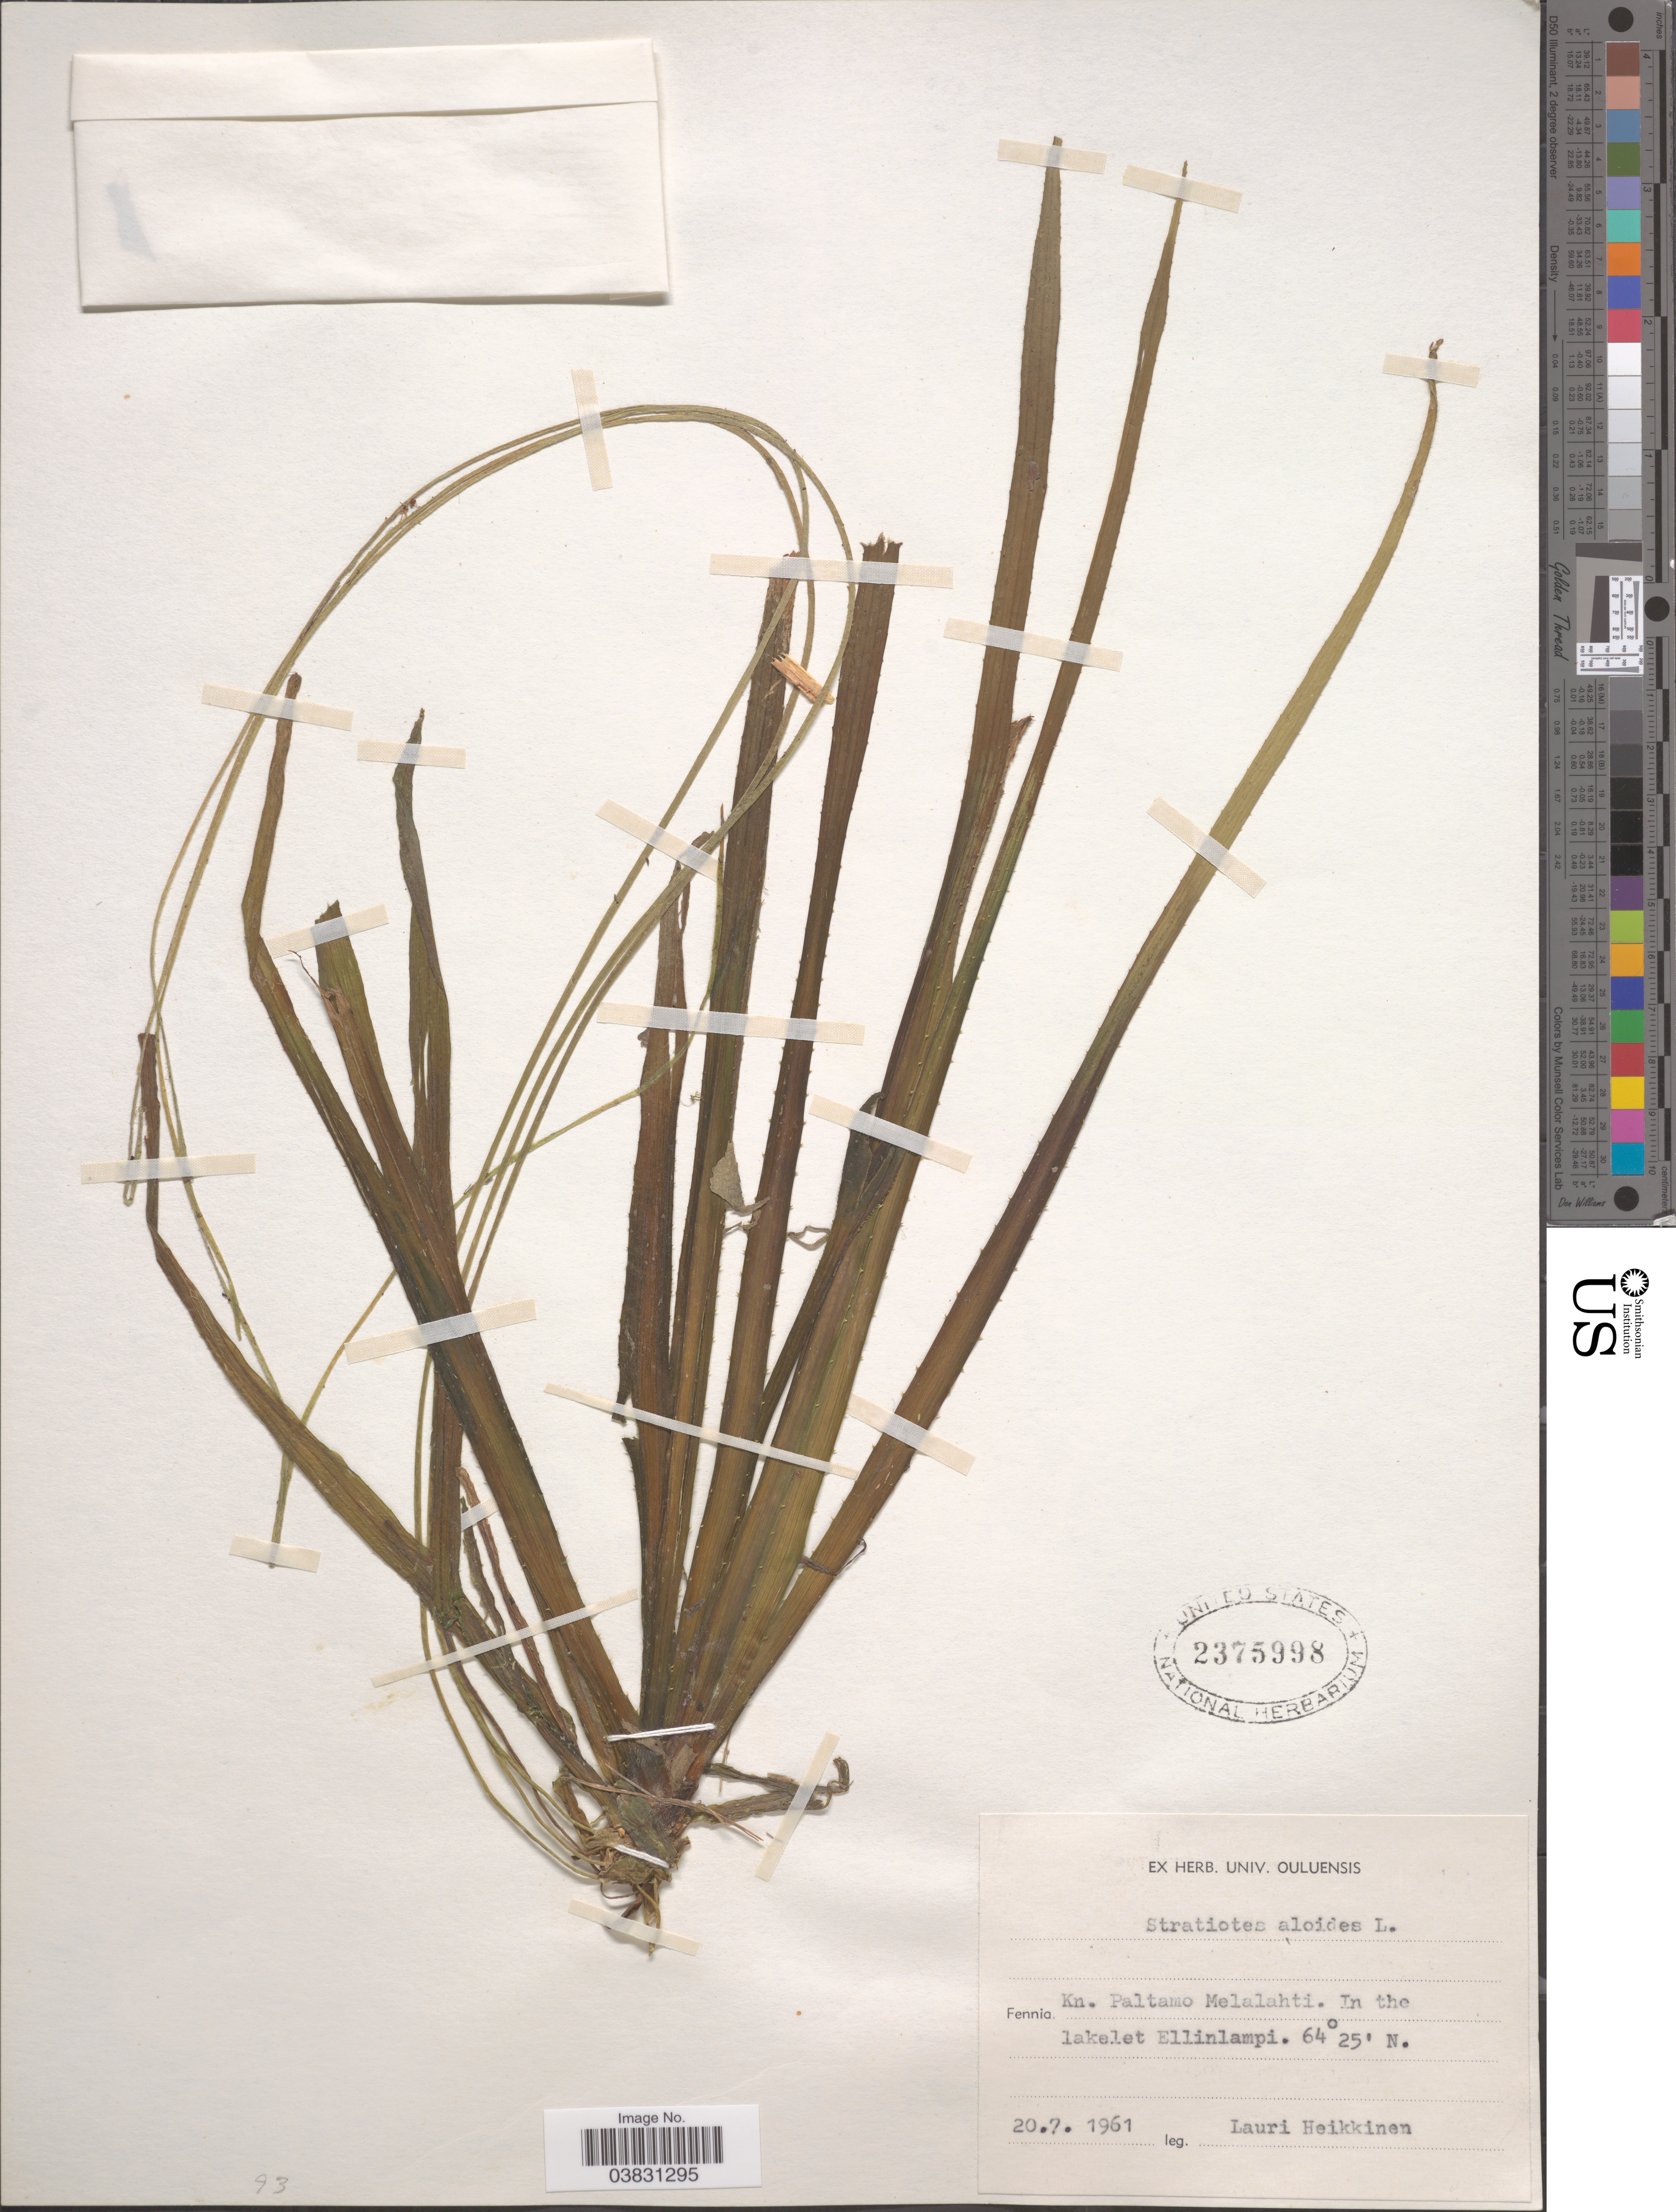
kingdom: Plantae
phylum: Tracheophyta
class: Liliopsida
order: Alismatales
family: Hydrocharitaceae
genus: Stratiotes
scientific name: Stratiotes aloides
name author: L.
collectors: L. Heikkinen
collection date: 1961-07-20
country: Finland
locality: Fennia. Kn. Paltamo Melalahti. In the lakelet Ellinlampi. .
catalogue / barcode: US 2375998